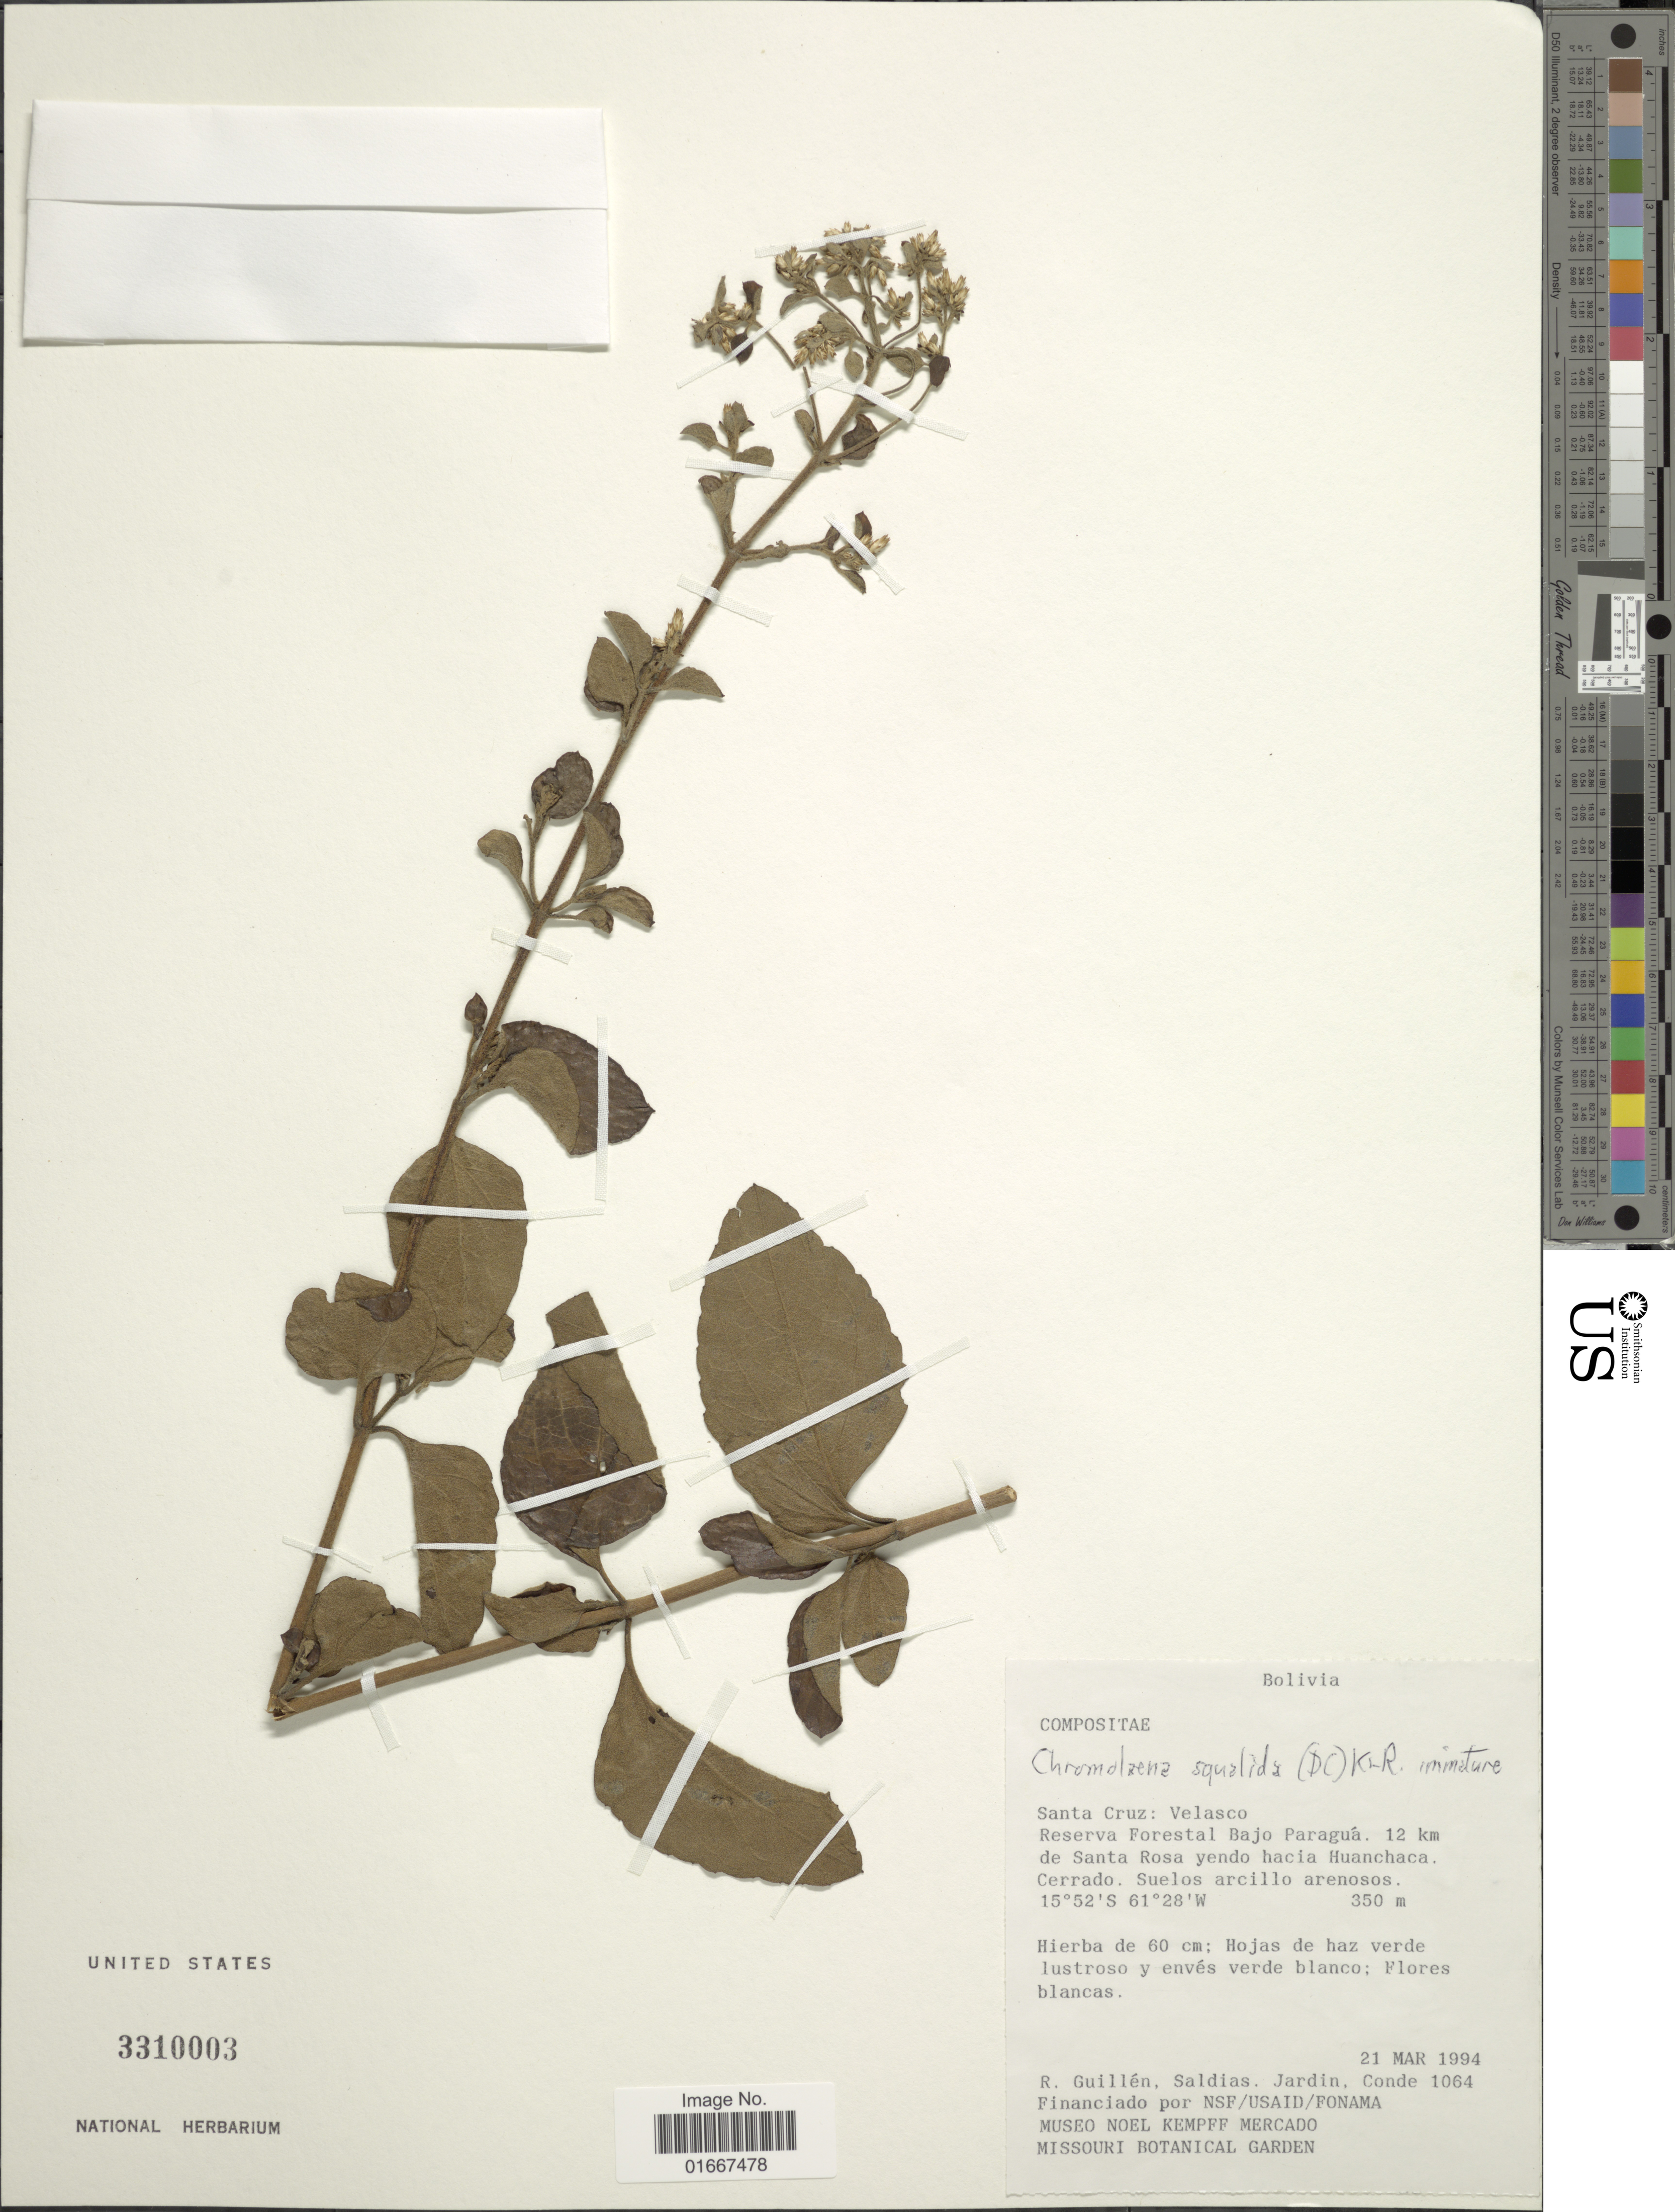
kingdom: Plantae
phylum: Tracheophyta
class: Magnoliopsida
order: Asterales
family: Asteraceae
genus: Chromolaena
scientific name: Chromolaena squalida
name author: (DC.) R.M. King & H. Rob.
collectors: R. Guillen, -. Saldias, -. Jardin & Conde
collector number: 1064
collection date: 1994-03-21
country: Bolivia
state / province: Santa Cruz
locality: Velasco, Reserva Forestal Bajo Paragua. 12 km de Santa Rosa yendo hacia Huanchaca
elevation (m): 350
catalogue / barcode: US 3310003